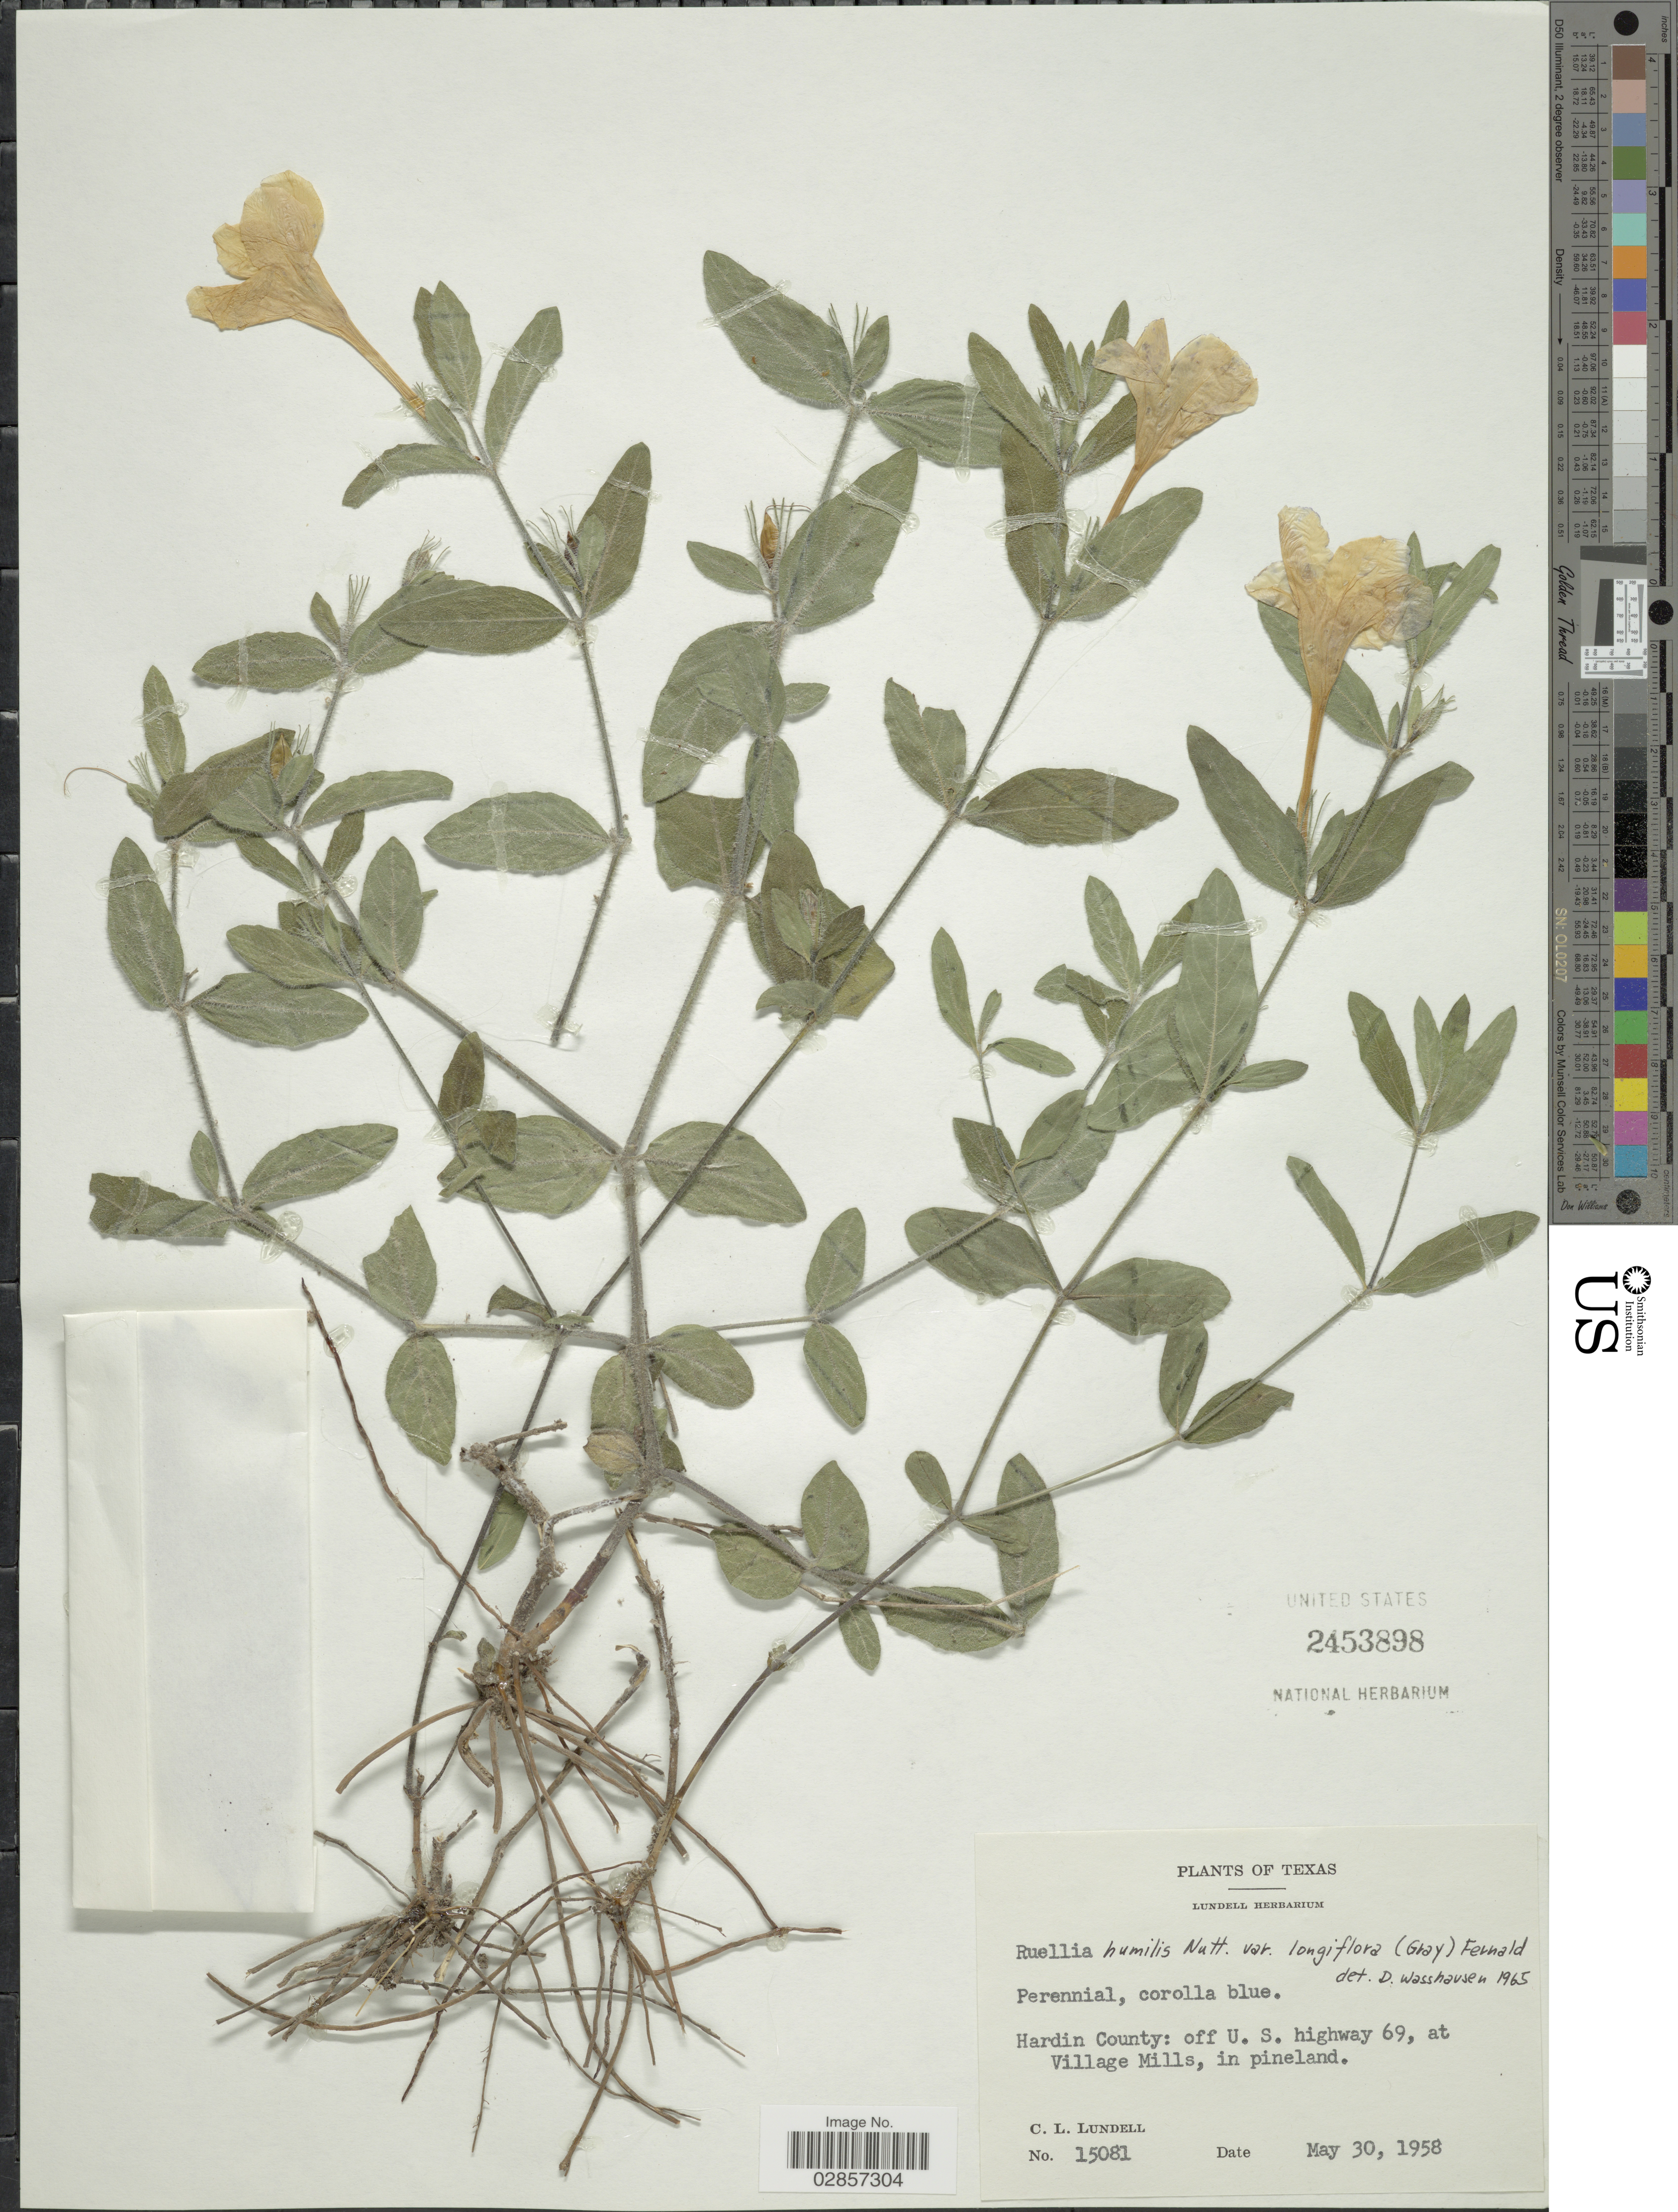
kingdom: Plantae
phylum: Tracheophyta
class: Magnoliopsida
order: Lamiales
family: Acanthaceae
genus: Ruellia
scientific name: Ruellia humilis var. longiflora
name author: (A. Gray) Fernald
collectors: C. L. Lundell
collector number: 15081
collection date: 1958-05-30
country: United States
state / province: Texas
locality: Hardin County: off U.S. highway 69, at Village Mills, in pineland.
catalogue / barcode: US 2453898